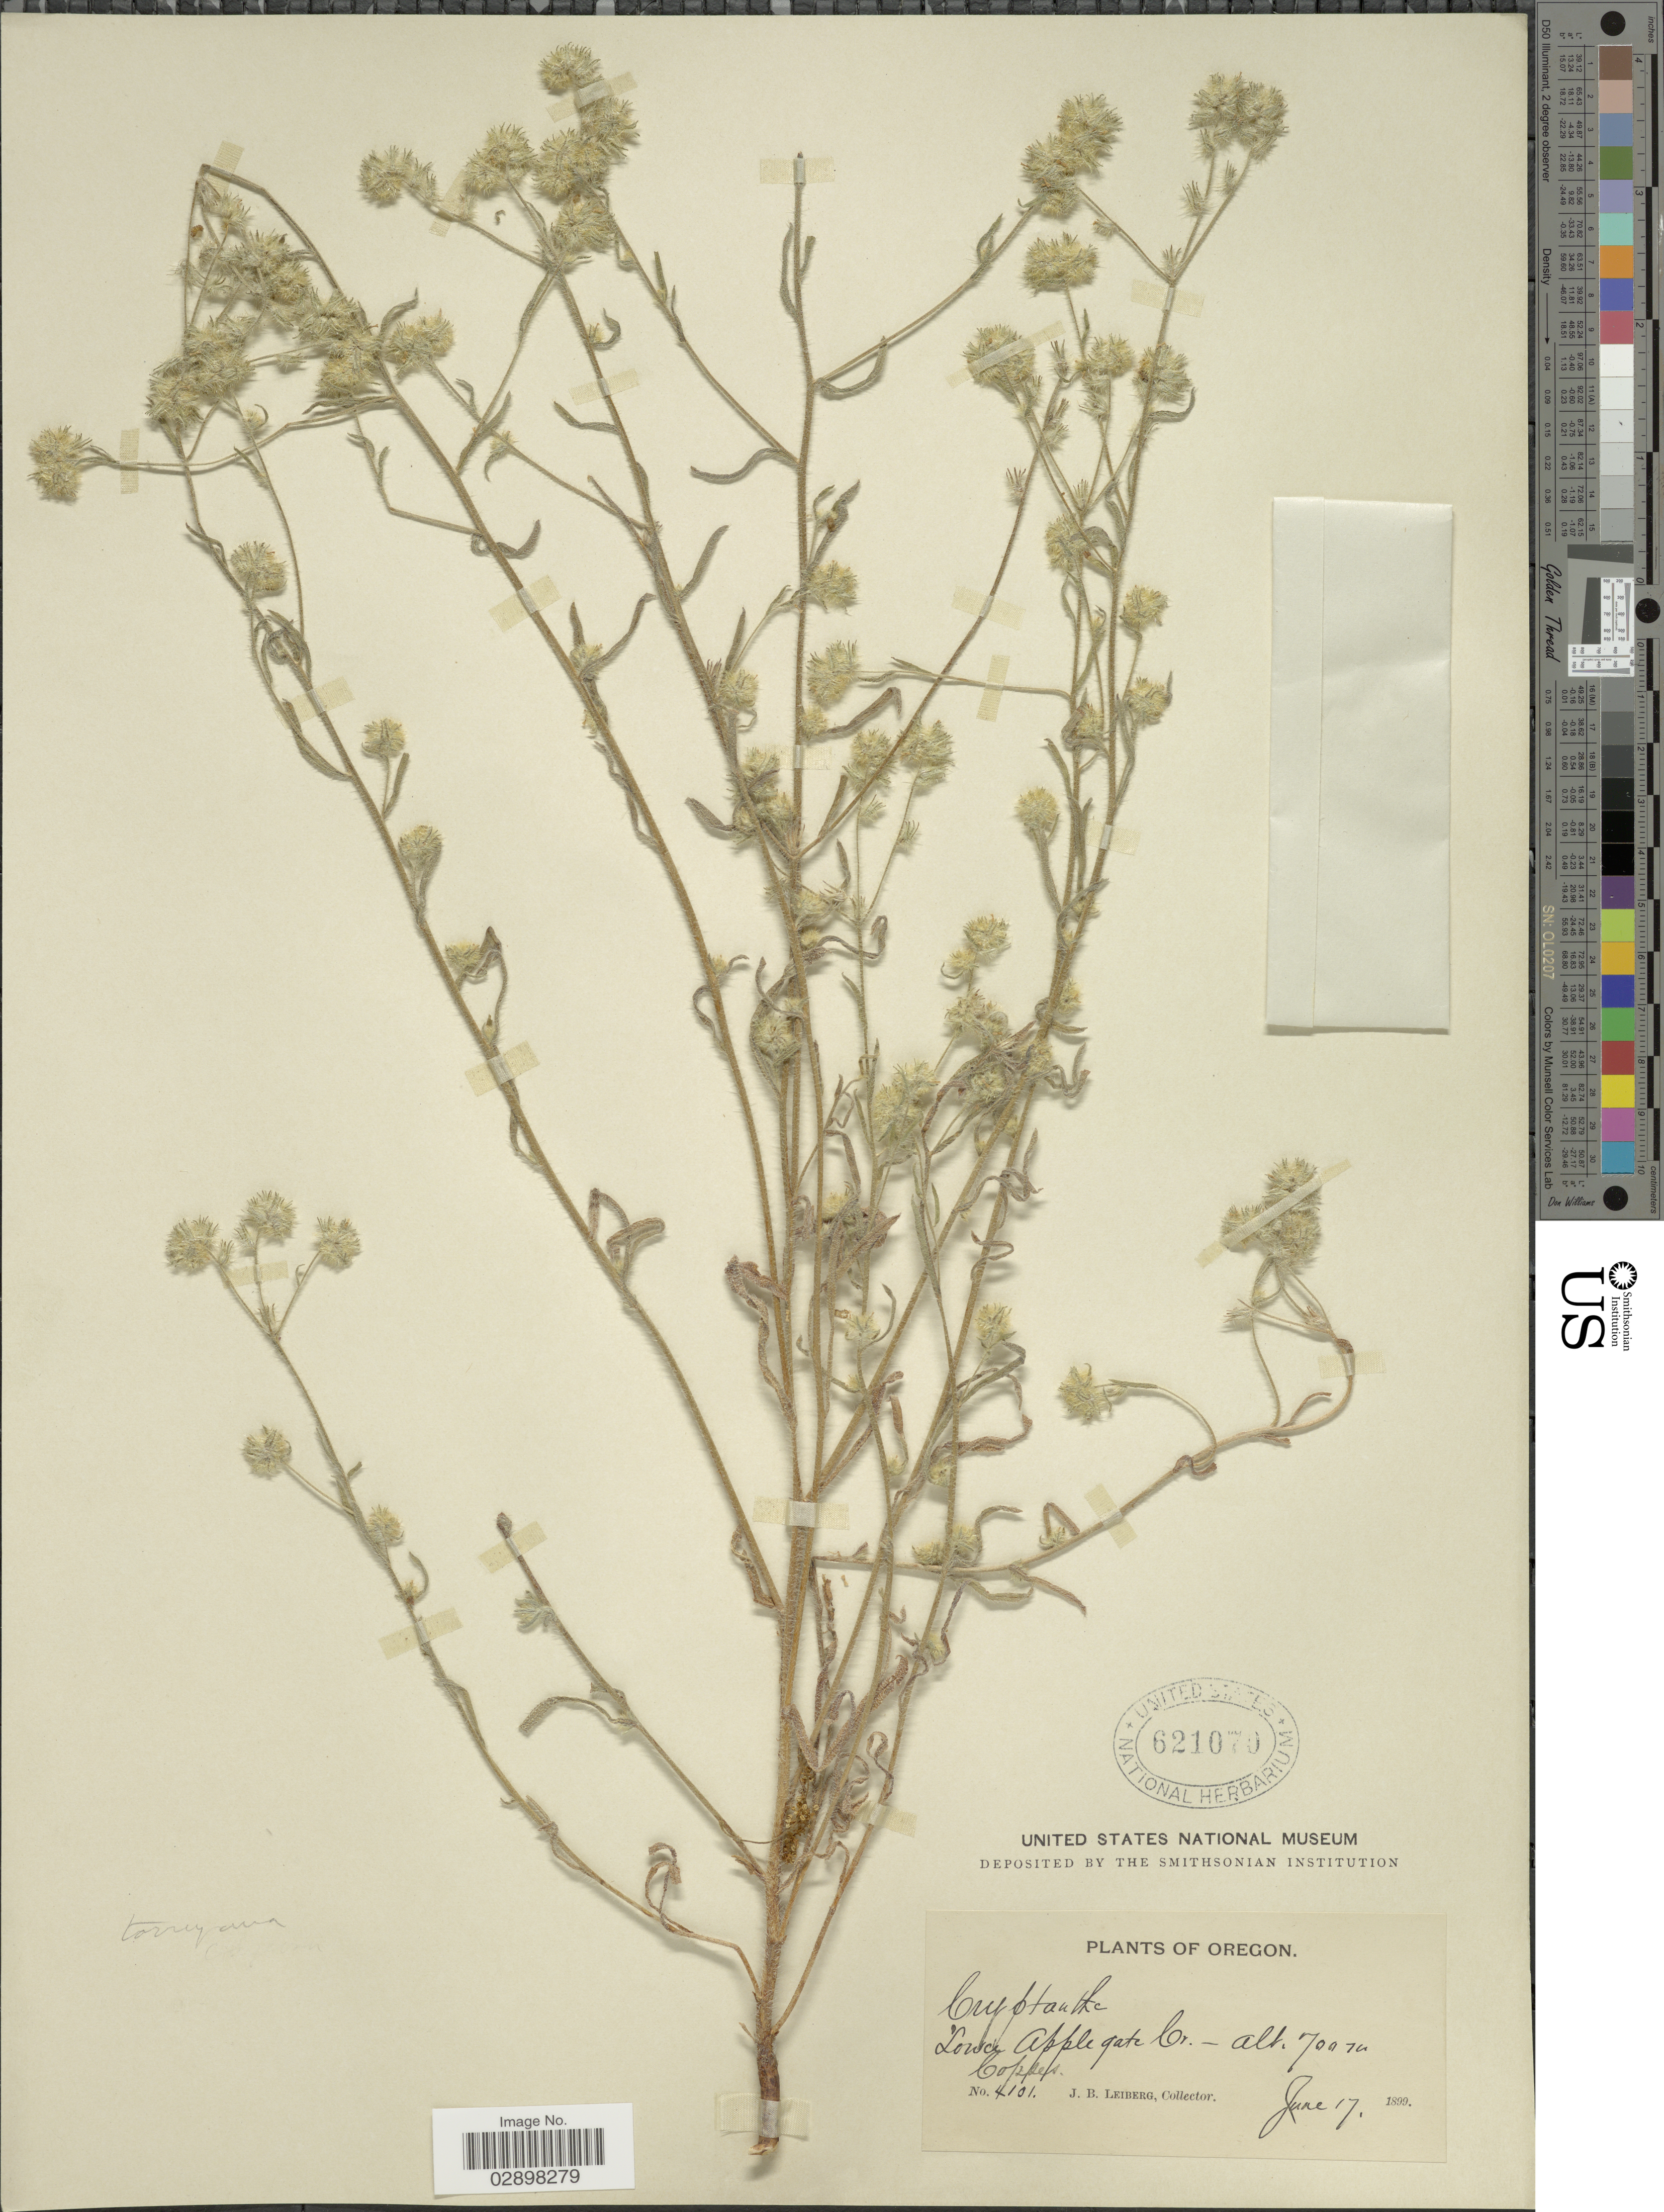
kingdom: Plantae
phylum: Tracheophyta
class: Magnoliopsida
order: Boraginales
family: Boraginaceae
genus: Cryptantha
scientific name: Cryptantha torreyana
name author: (A. Gray) S.W. Greene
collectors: J. B. Leiberg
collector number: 4101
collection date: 1899-06-17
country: United States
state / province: Oregon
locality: Lower Apple gate Cr., Copses.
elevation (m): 700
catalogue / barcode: US 621070